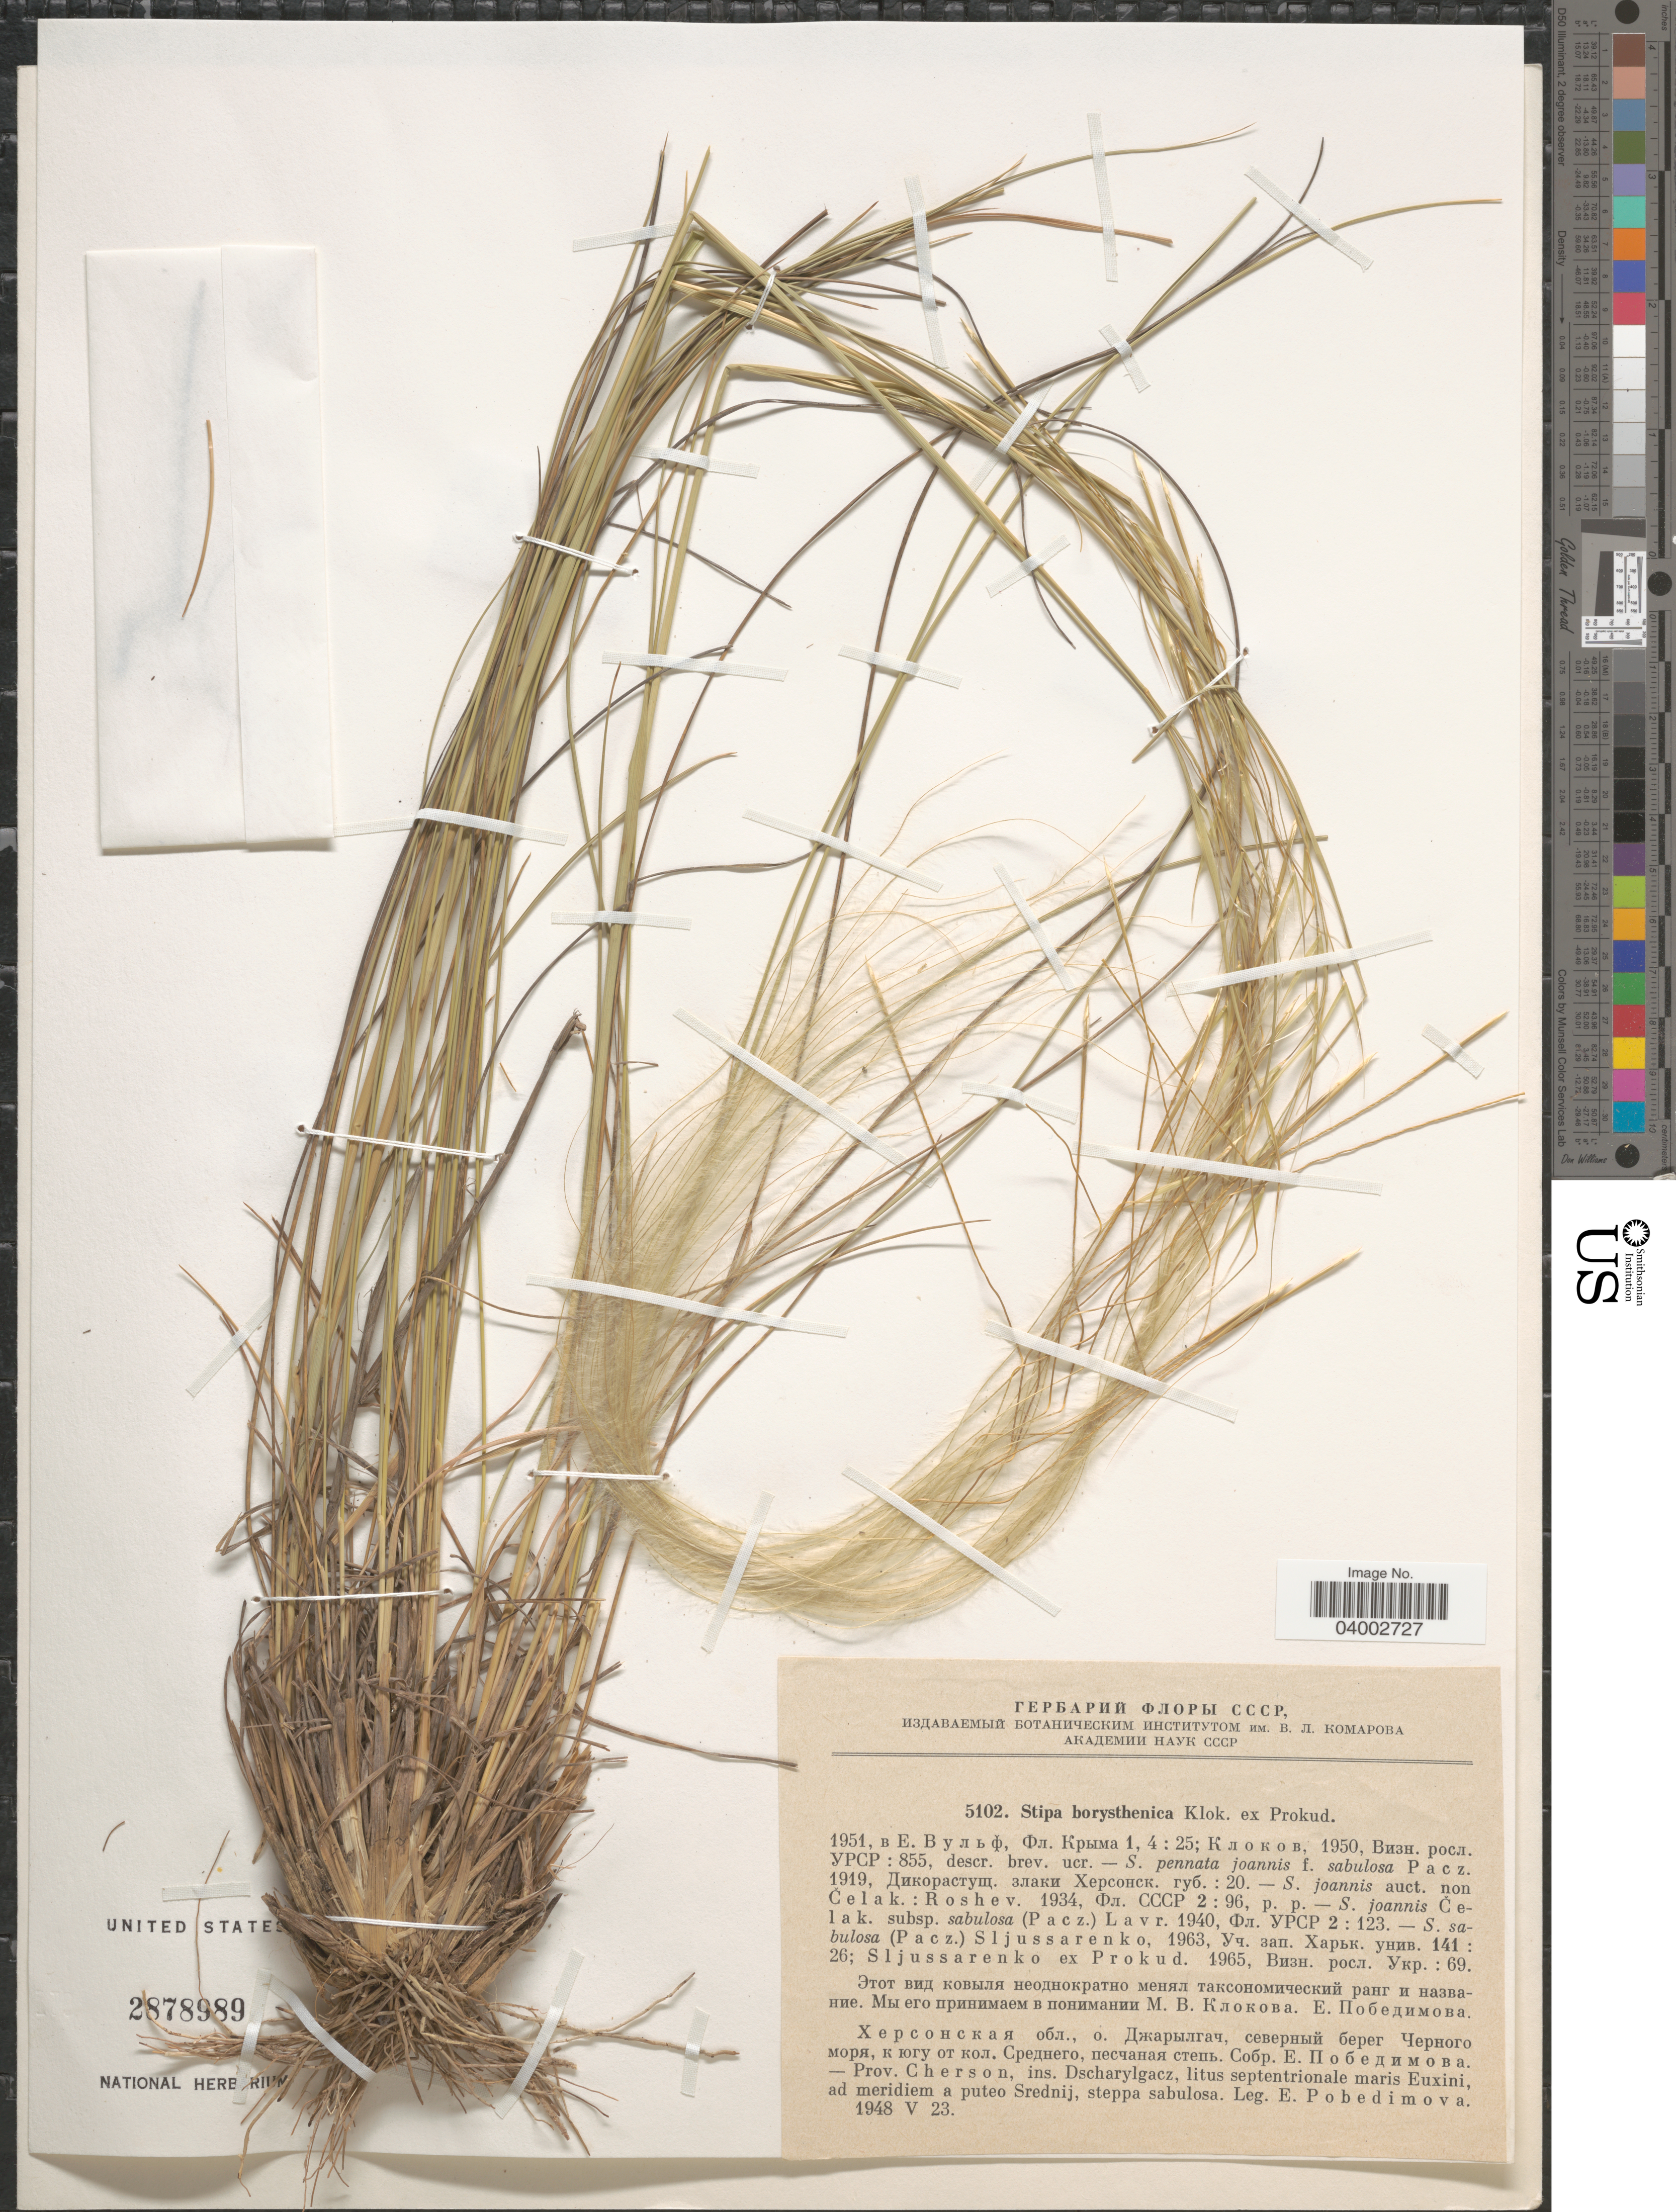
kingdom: Plantae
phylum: Tracheophyta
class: Liliopsida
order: Poales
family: Poaceae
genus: Stipa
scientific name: Stipa borysthenica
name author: Klokov ex Prokudin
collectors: E. Pobedimova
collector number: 5102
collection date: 1948-05-23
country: Ukraine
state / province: Kherson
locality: Prov. Cherson, ins. Dscharylgacz, litus septentrionale maris Euxini, ad meridiem a puteo Srednij.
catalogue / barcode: US 2878989